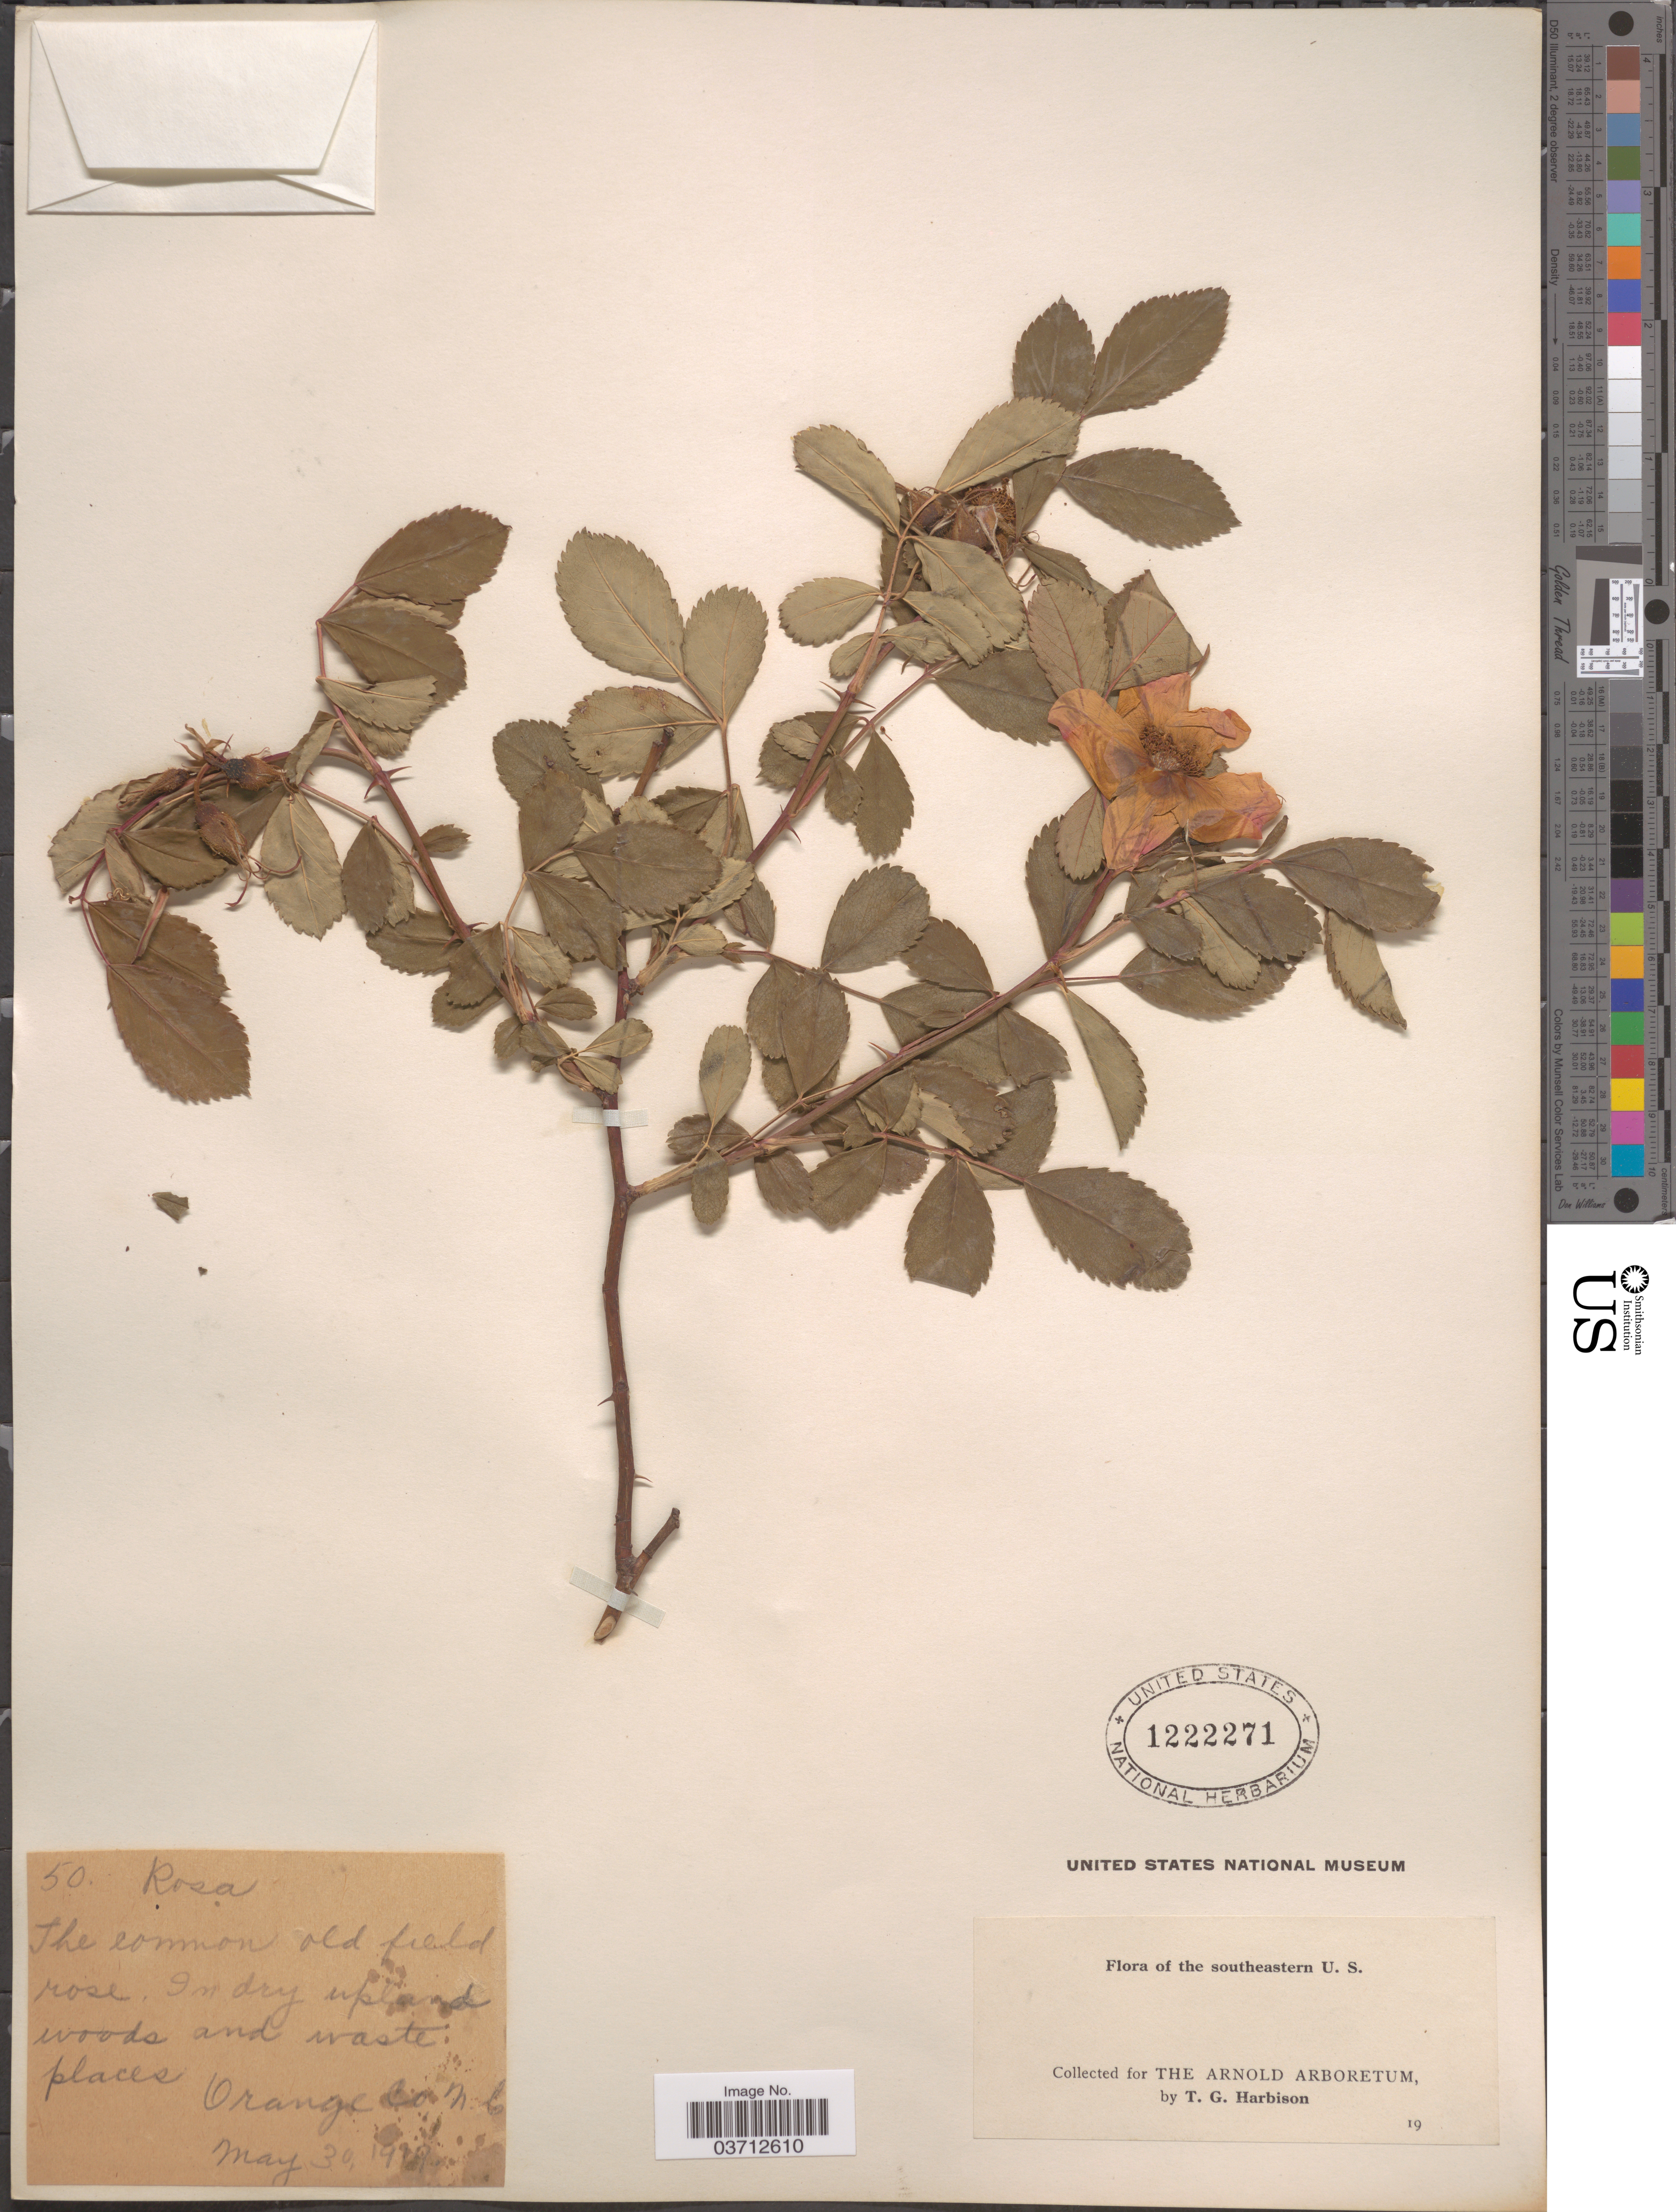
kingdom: Plantae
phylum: Tracheophyta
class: Magnoliopsida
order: Rosales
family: Rosaceae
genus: Rosa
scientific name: Rosa sp.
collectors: T. Harbison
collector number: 50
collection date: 1919-05-30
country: United States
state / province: North Carolina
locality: Orange Co.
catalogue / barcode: US 1222271